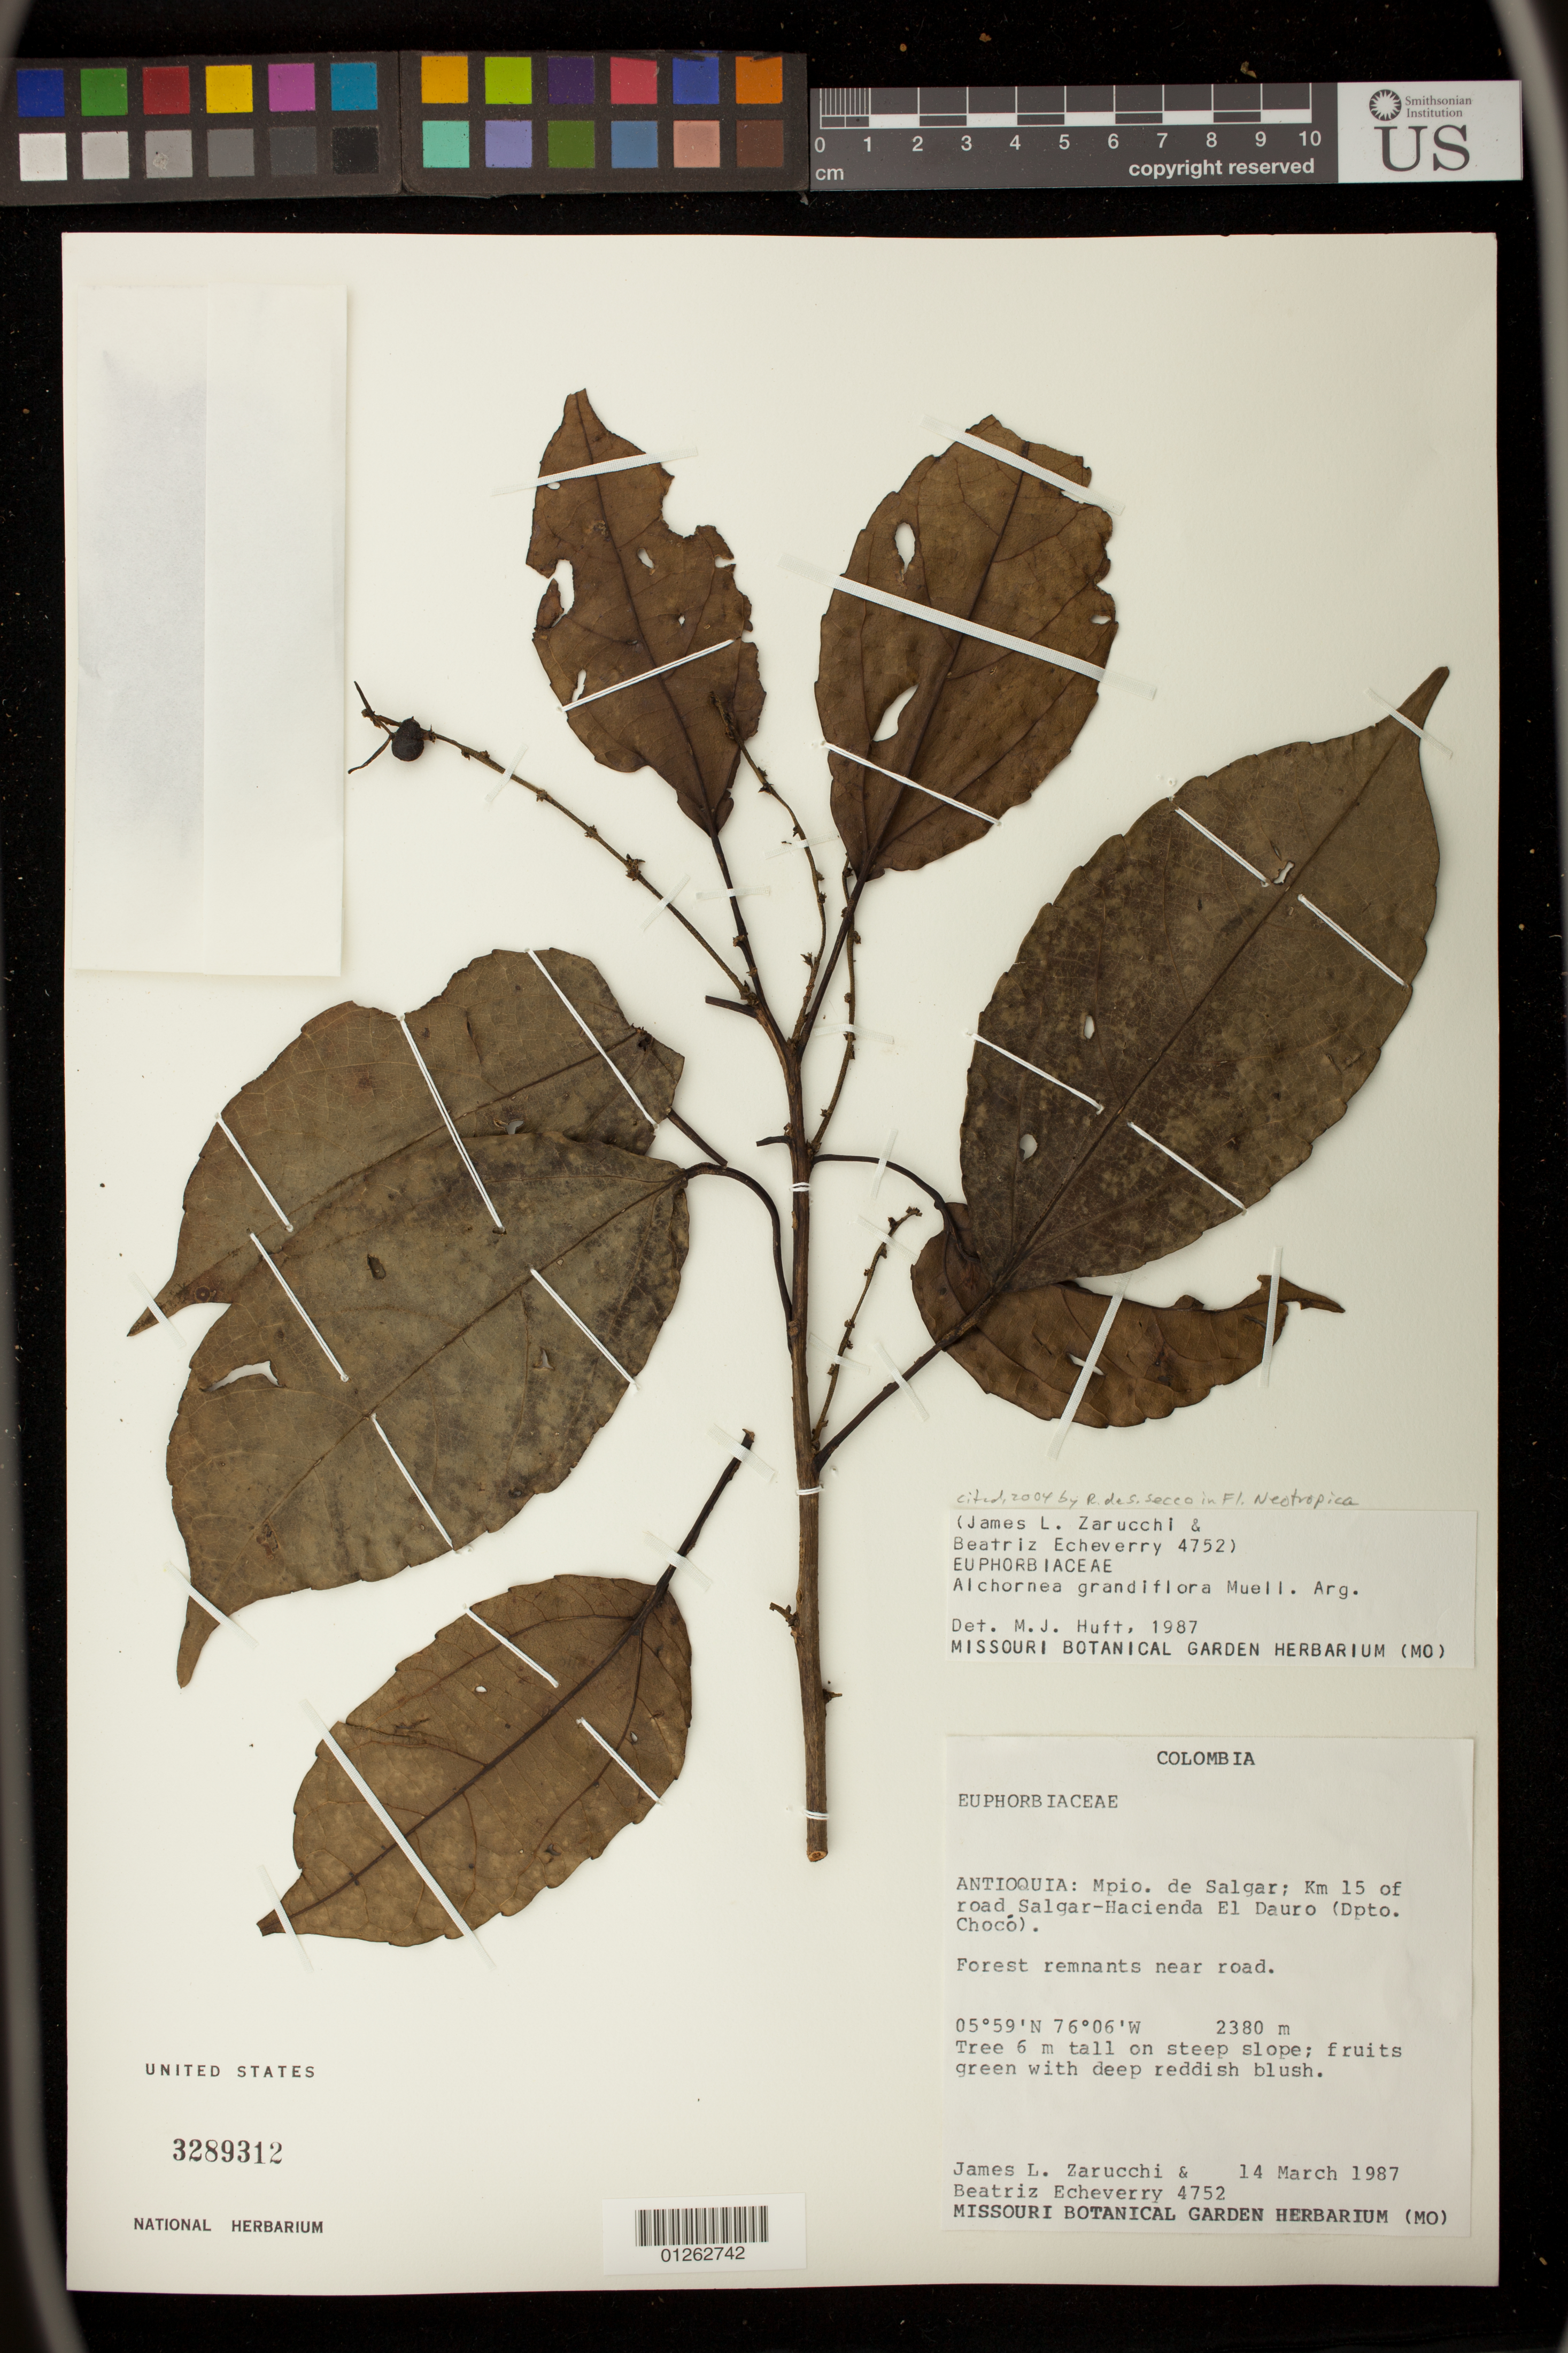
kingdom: Plantae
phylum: Tracheophyta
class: Magnoliopsida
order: Malpighiales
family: Euphorbiaceae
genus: Alchornea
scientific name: Alchornea grandiflora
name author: Müll. Arg.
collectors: J. L. Zarucchi & B. Echeverry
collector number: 4752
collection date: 1987-03-14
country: Colombia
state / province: Antioquia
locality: Mpio. de Salgar; Km 15 of road Salgar-Hacienda El Dauro (Dpto. Choco)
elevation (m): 2380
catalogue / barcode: US 3289312